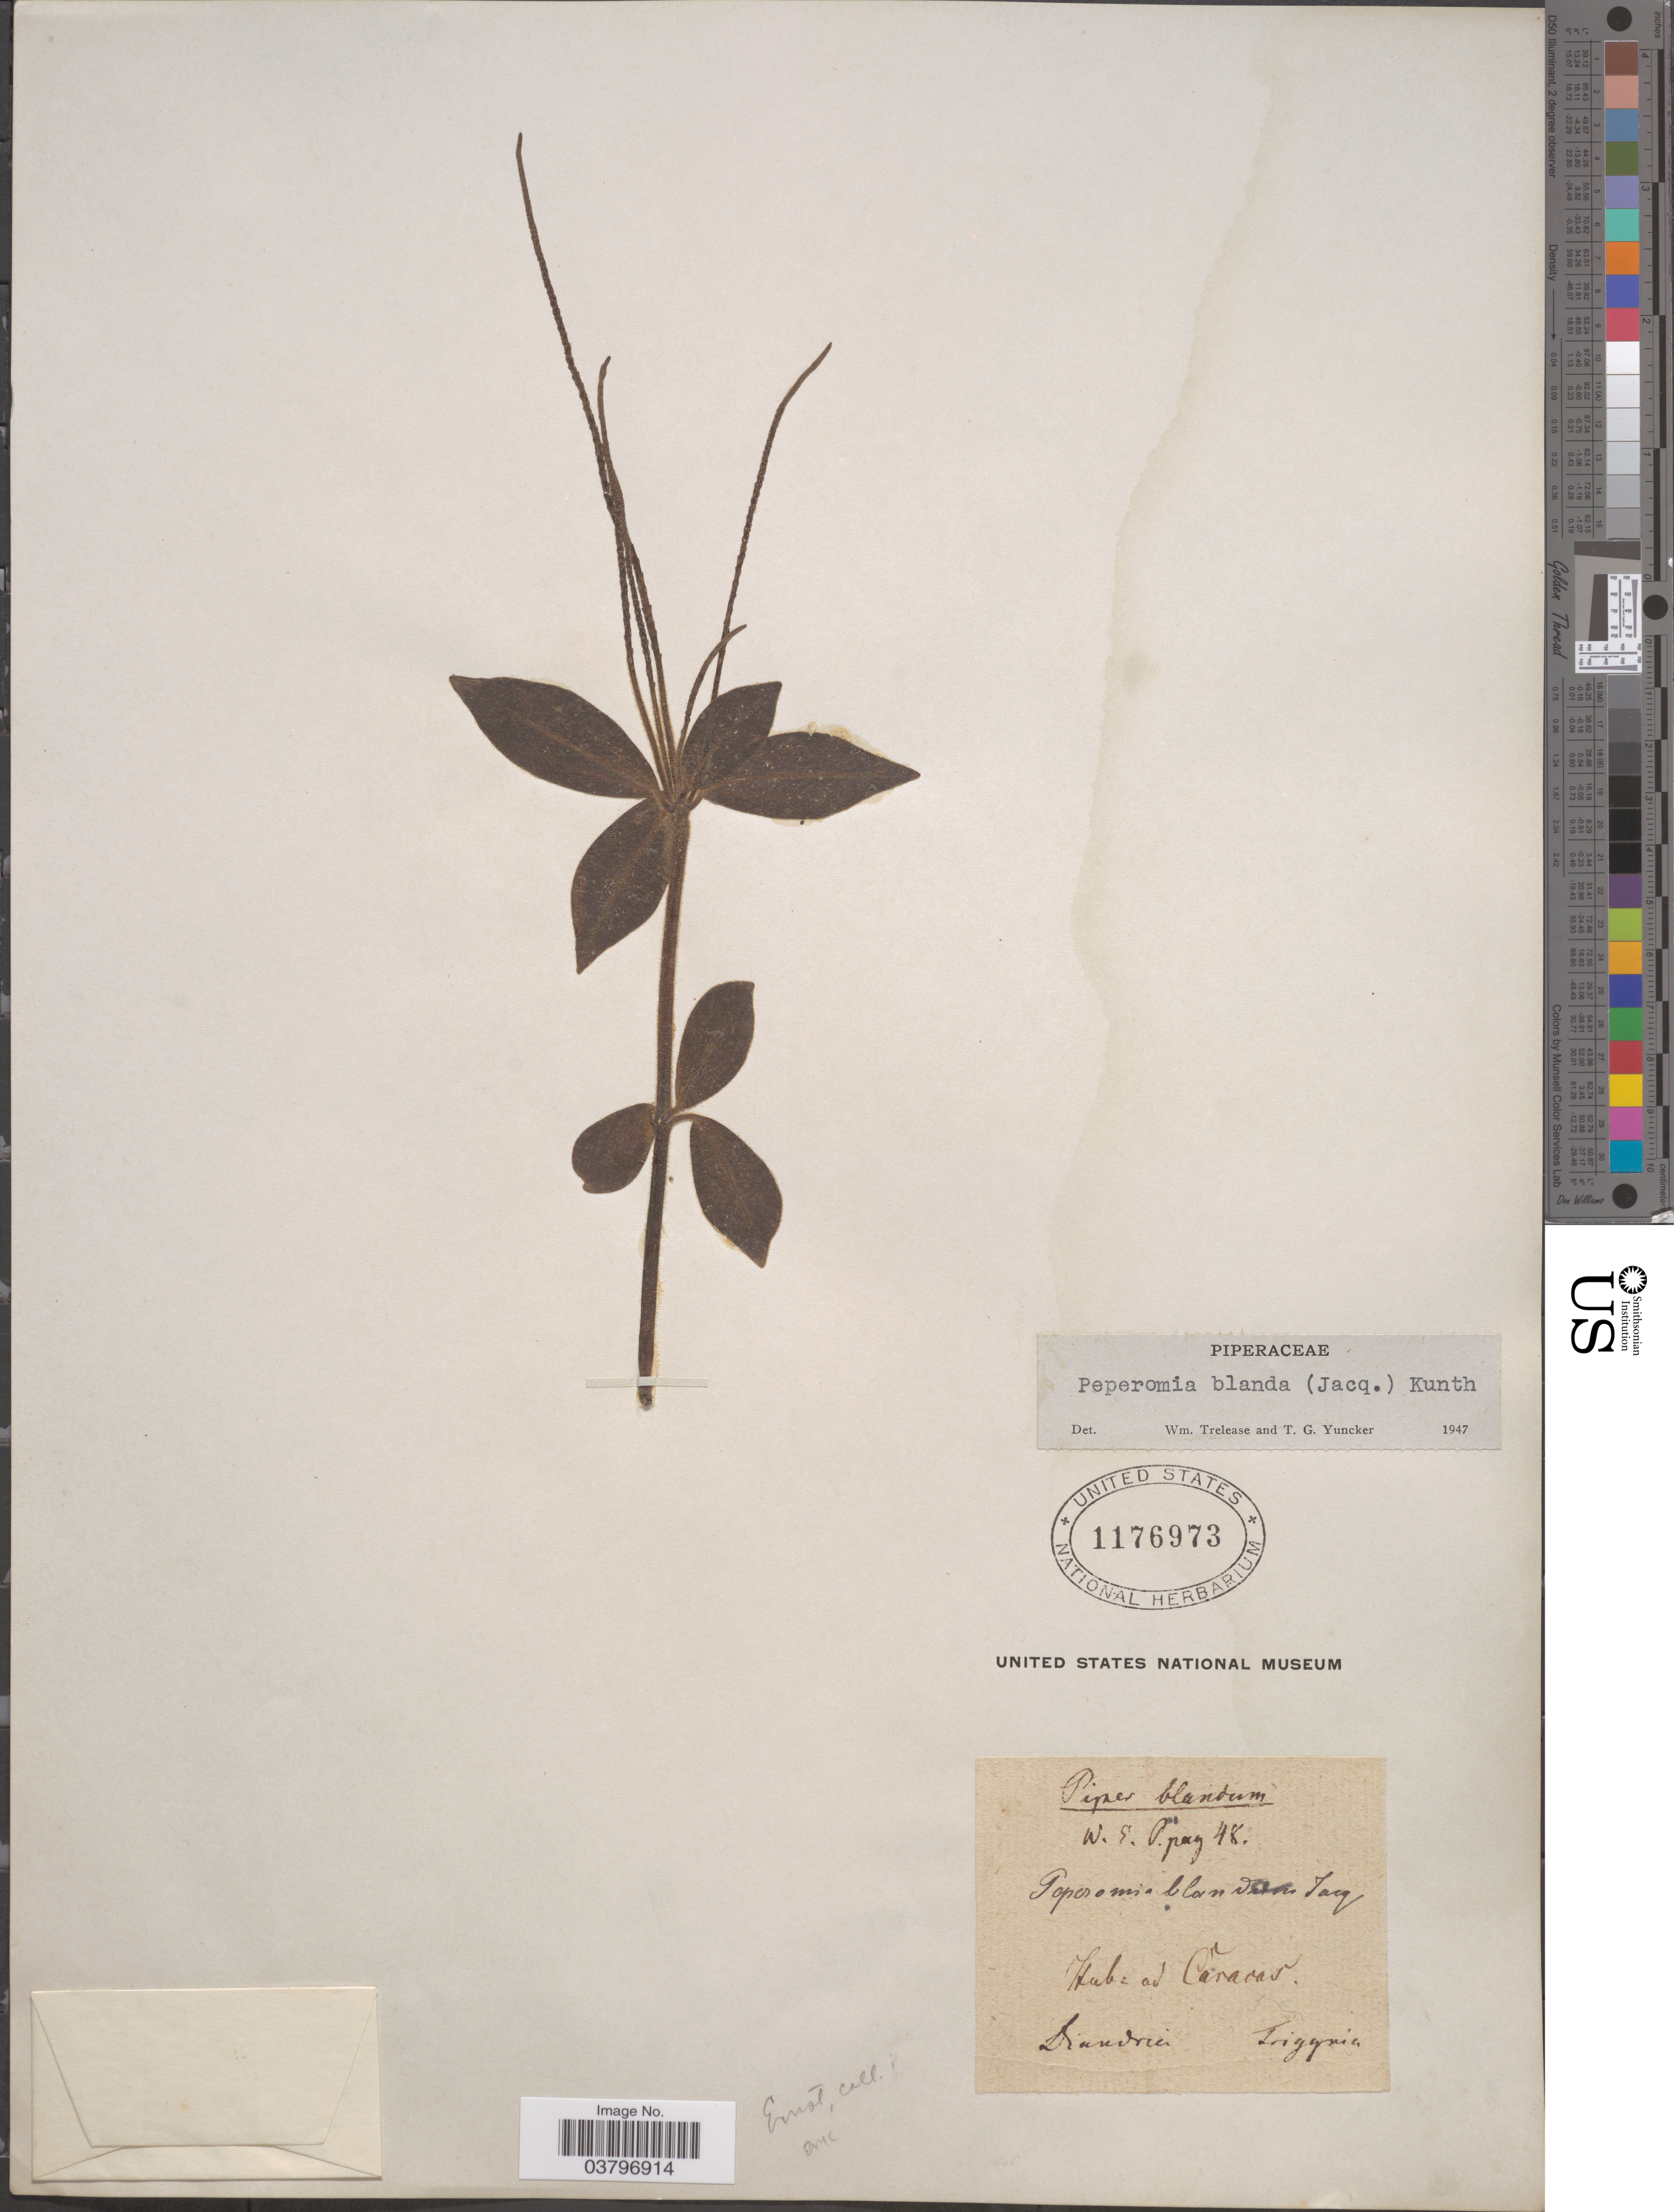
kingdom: Plantae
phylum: Tracheophyta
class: Magnoliopsida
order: Piperales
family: Piperaceae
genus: Peperomia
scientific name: Peperomia blanda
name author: (Jacq.) Kunth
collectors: -. Ernst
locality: Ad Caracas.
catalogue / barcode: US 1176973